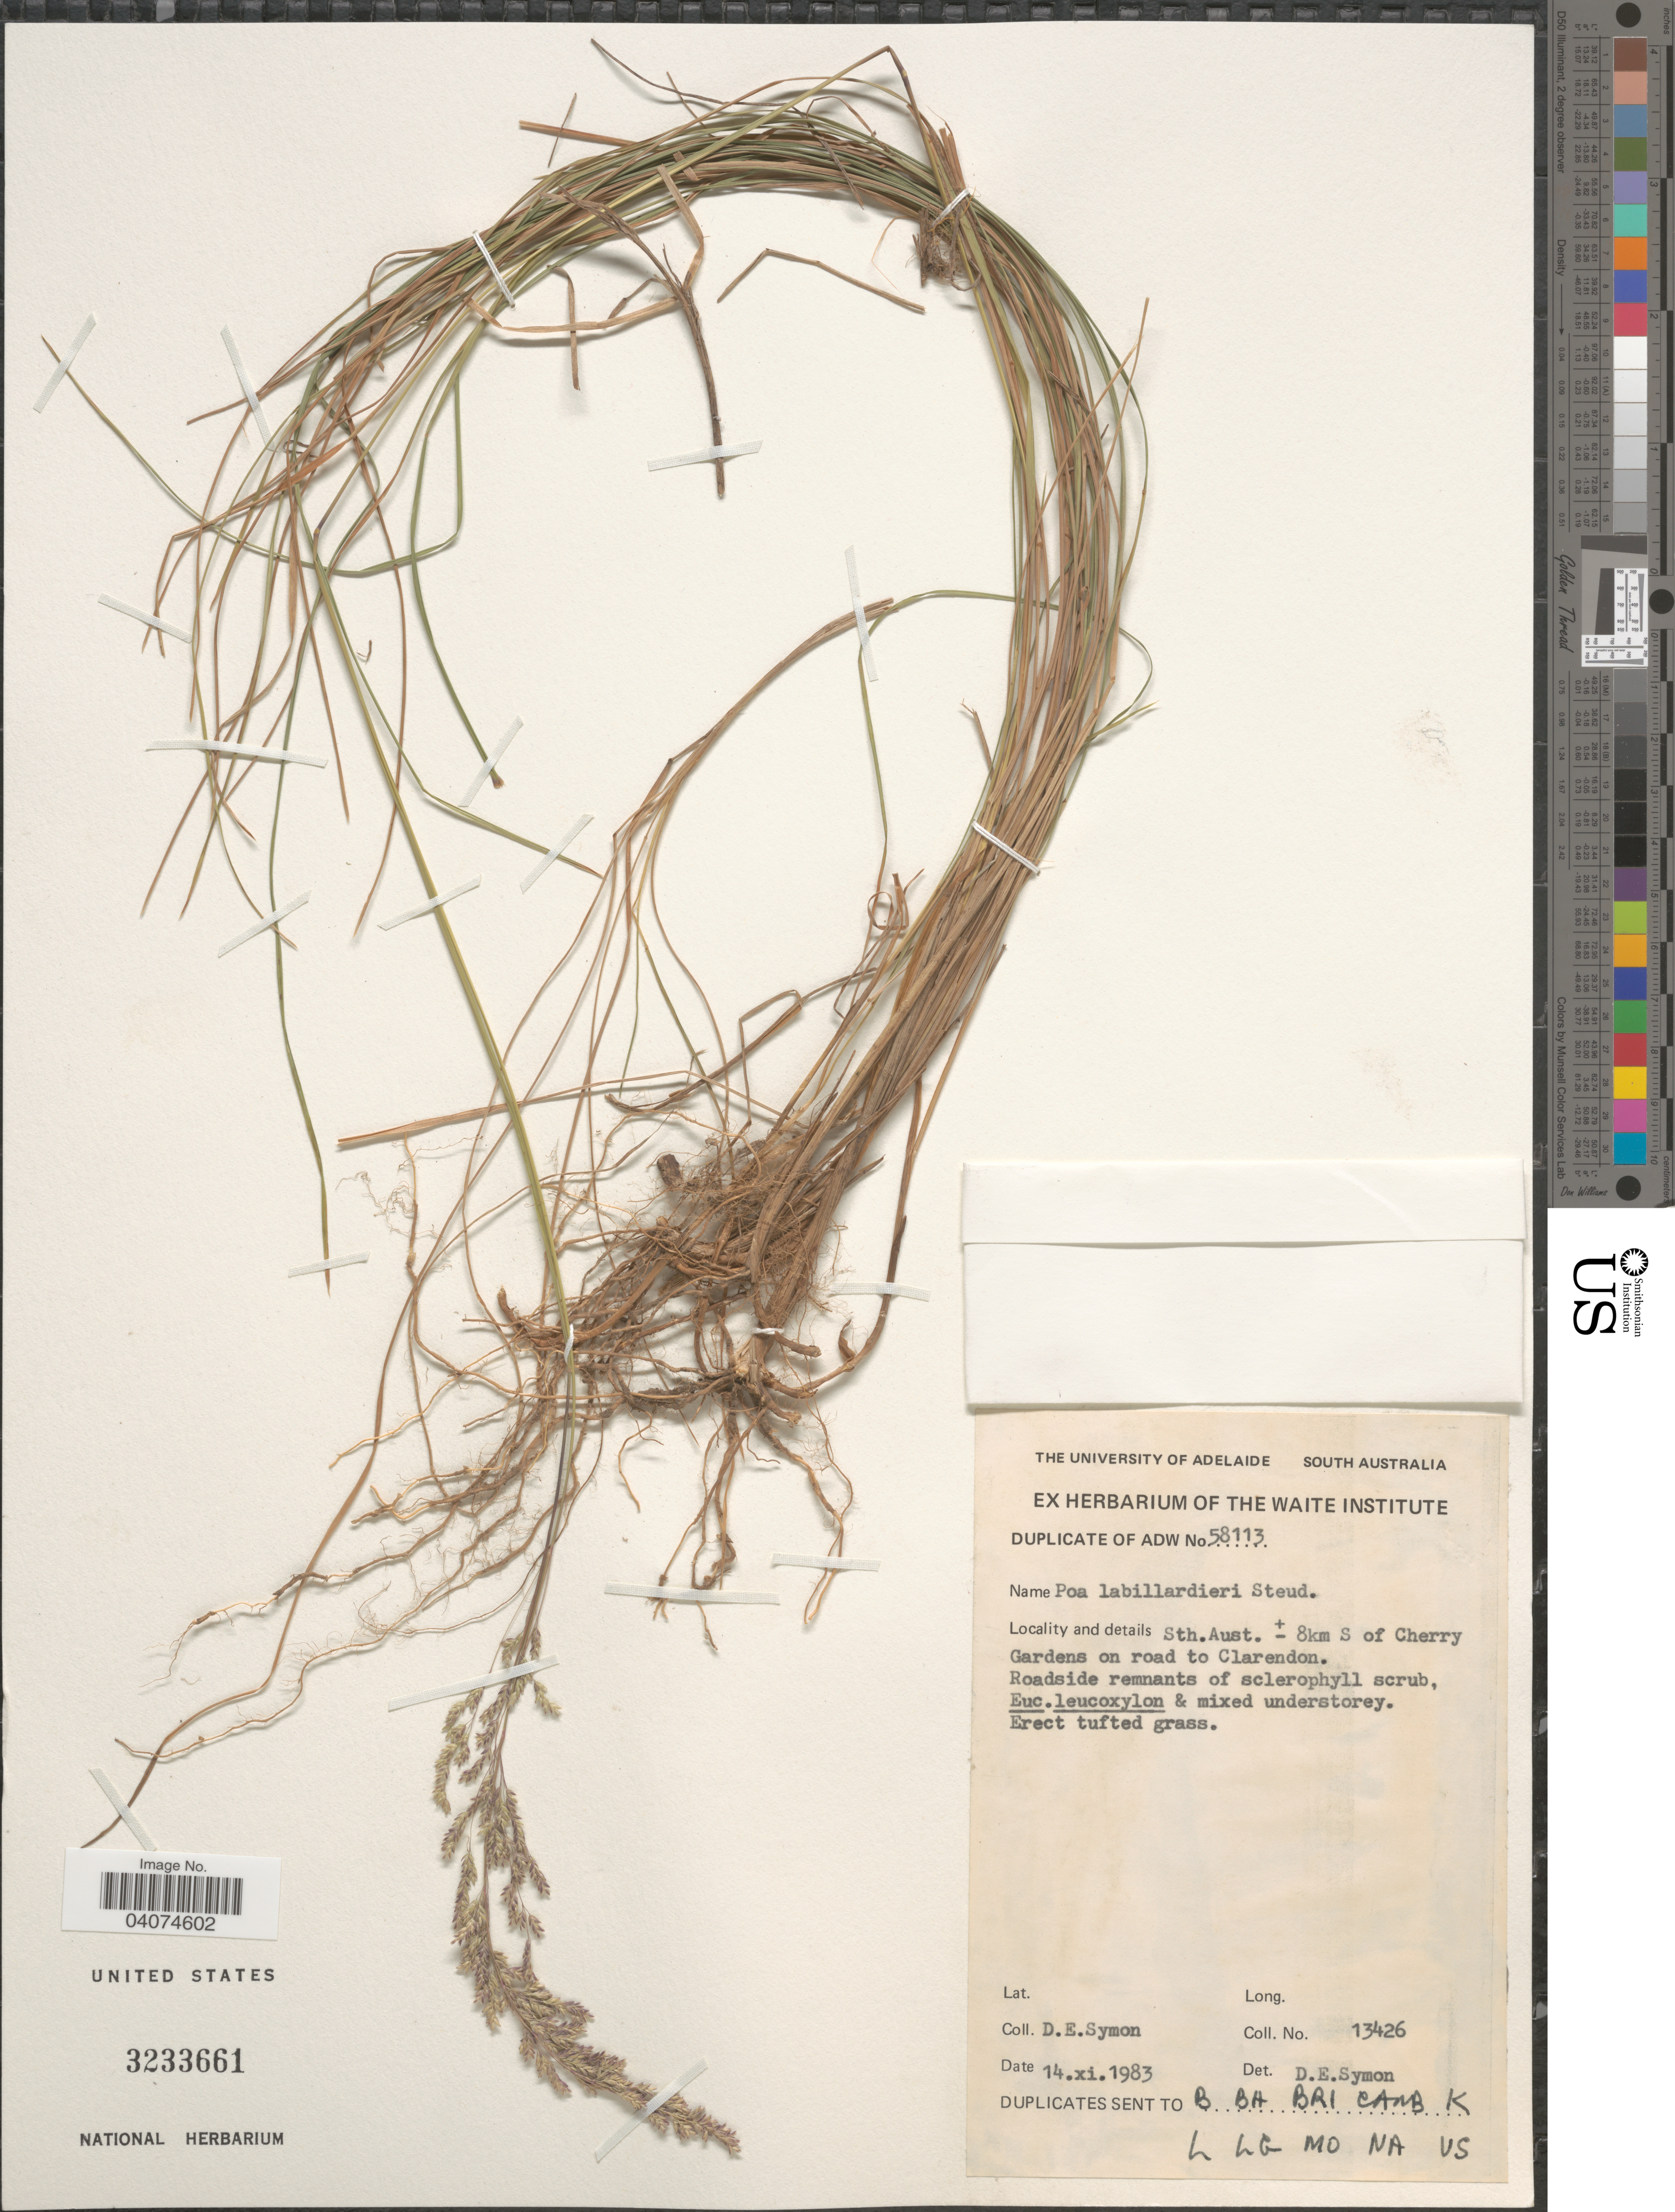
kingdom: Plantae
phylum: Tracheophyta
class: Liliopsida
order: Poales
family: Poaceae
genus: Poa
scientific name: Poa labillardierei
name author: Steud.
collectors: D. Symon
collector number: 13426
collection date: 1983-11-14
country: Australia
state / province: South Australia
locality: ± 8km S of Cherry Gardens on road to Clarendon.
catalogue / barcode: US 3233661